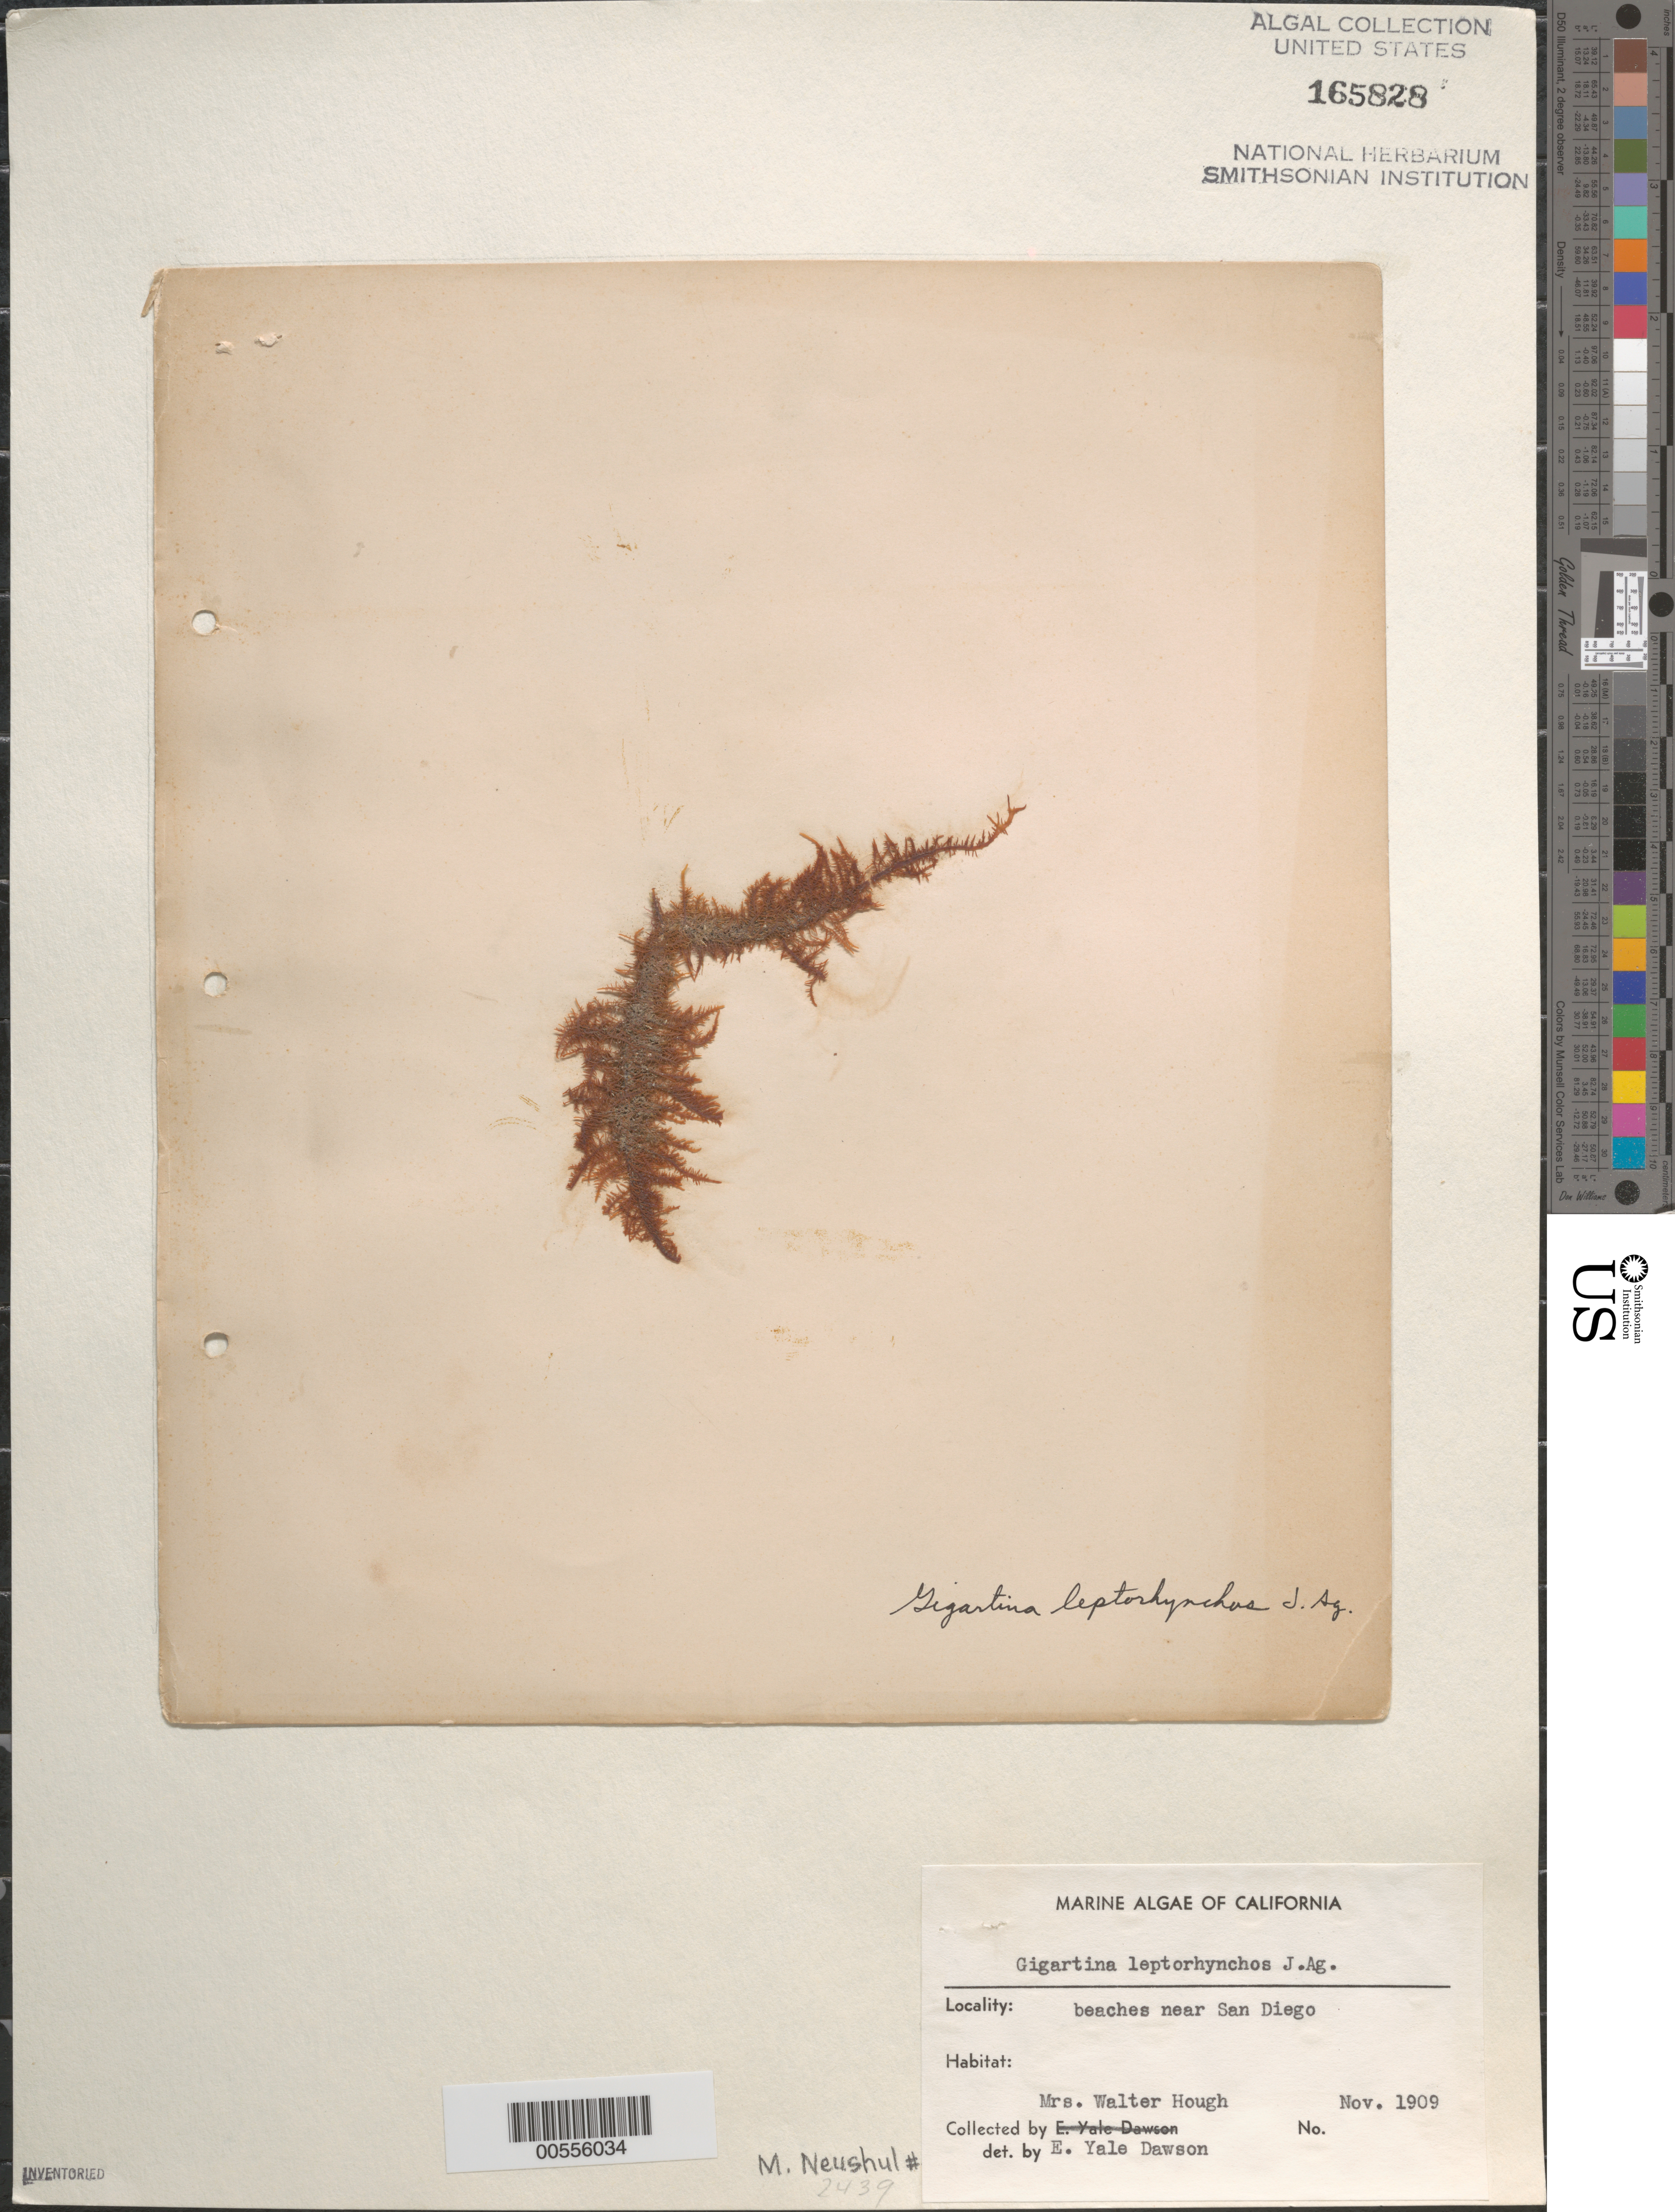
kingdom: Plantae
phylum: Rhodophyta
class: Florideophyceae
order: Gigartinales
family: Gigartinaceae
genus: Mazzaella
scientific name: Mazzaella leptorhynchos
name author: (J. Agardh) Leister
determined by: Algae name updating Project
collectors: Mrs W. Hough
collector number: Neushul 2439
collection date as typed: Nov 1909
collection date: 1909-11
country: United States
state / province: California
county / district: San Diego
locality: Beaches near San Diego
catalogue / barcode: US 165828